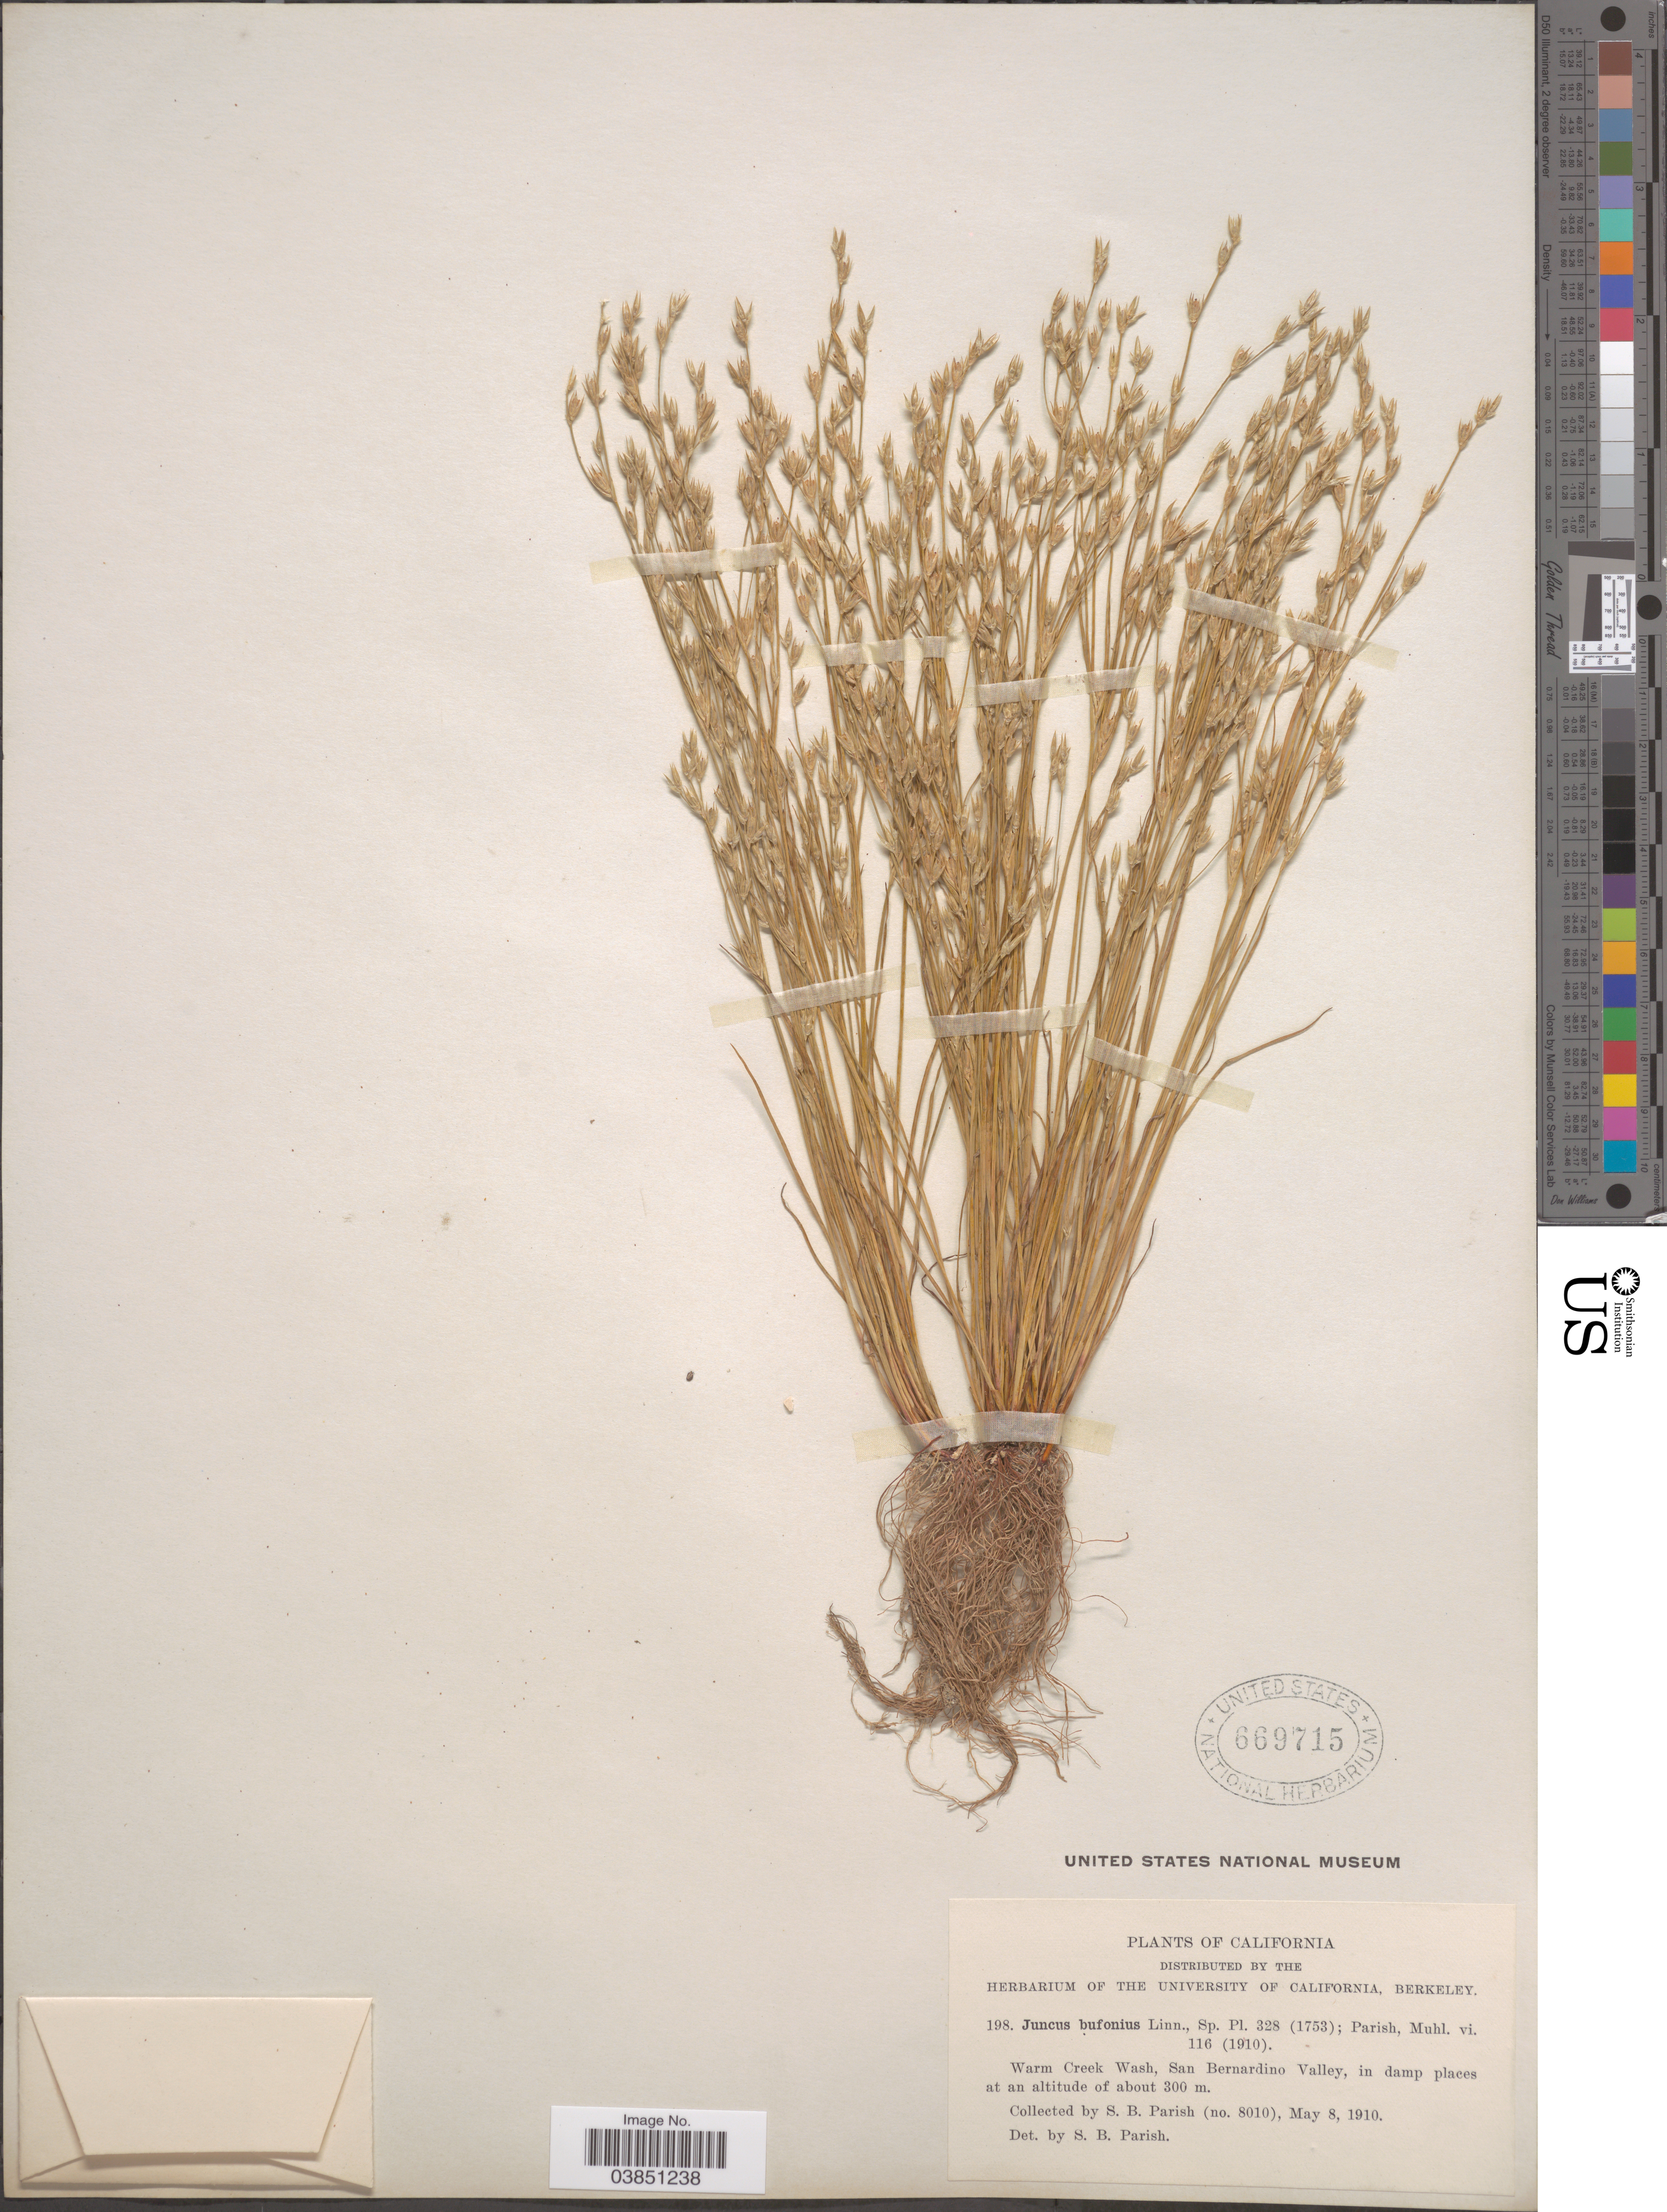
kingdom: Plantae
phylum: Tracheophyta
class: Liliopsida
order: Poales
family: Juncaceae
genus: Juncus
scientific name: Juncus bufonius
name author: L.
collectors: S. B. Parish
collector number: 8010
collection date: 1910-05-08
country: United States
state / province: California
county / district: San Bernardino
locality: Warm Creek Wash, San Bernardino Valley.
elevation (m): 300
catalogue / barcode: US 669715